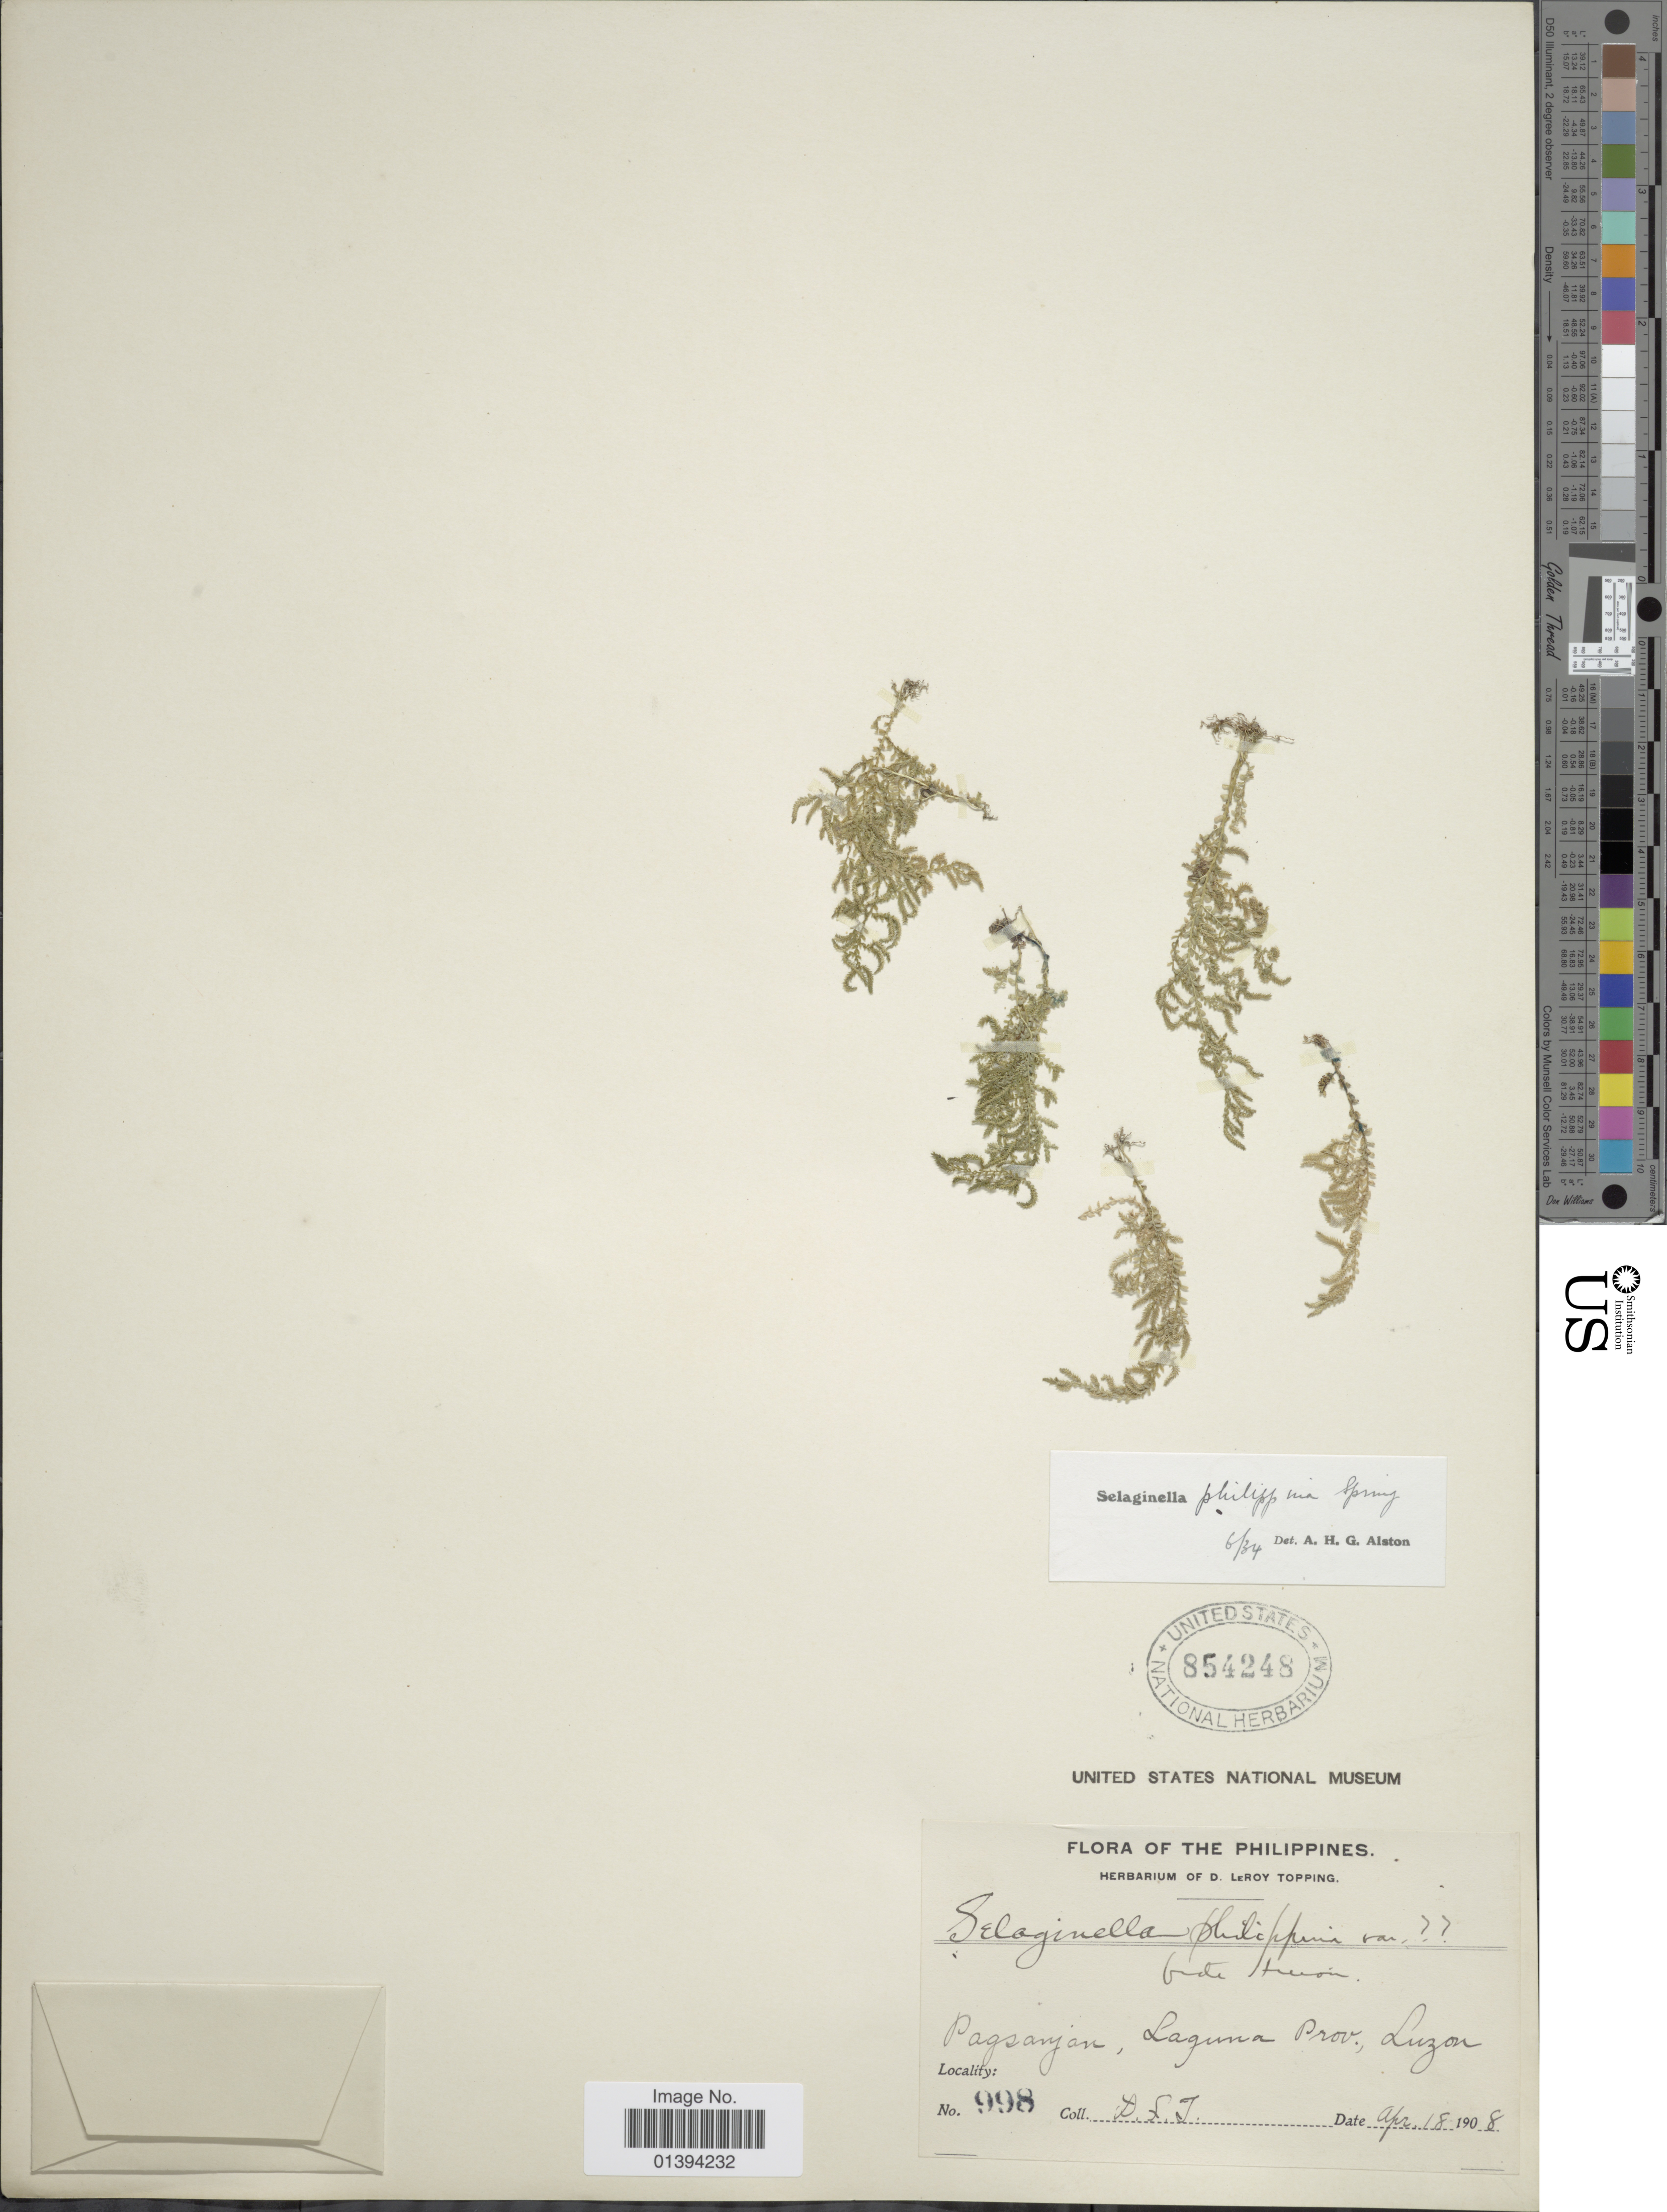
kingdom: Plantae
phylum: Tracheophyta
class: Lycopodiopsida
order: Selaginellales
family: Selaginellaceae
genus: Selaginella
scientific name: Selaginella philippina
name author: Spring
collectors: D. L. Topping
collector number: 998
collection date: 1908-04-18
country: Philippines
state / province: Central Luzon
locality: Pagsangan, Laguna Prov, Luzon.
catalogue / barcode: US 854248